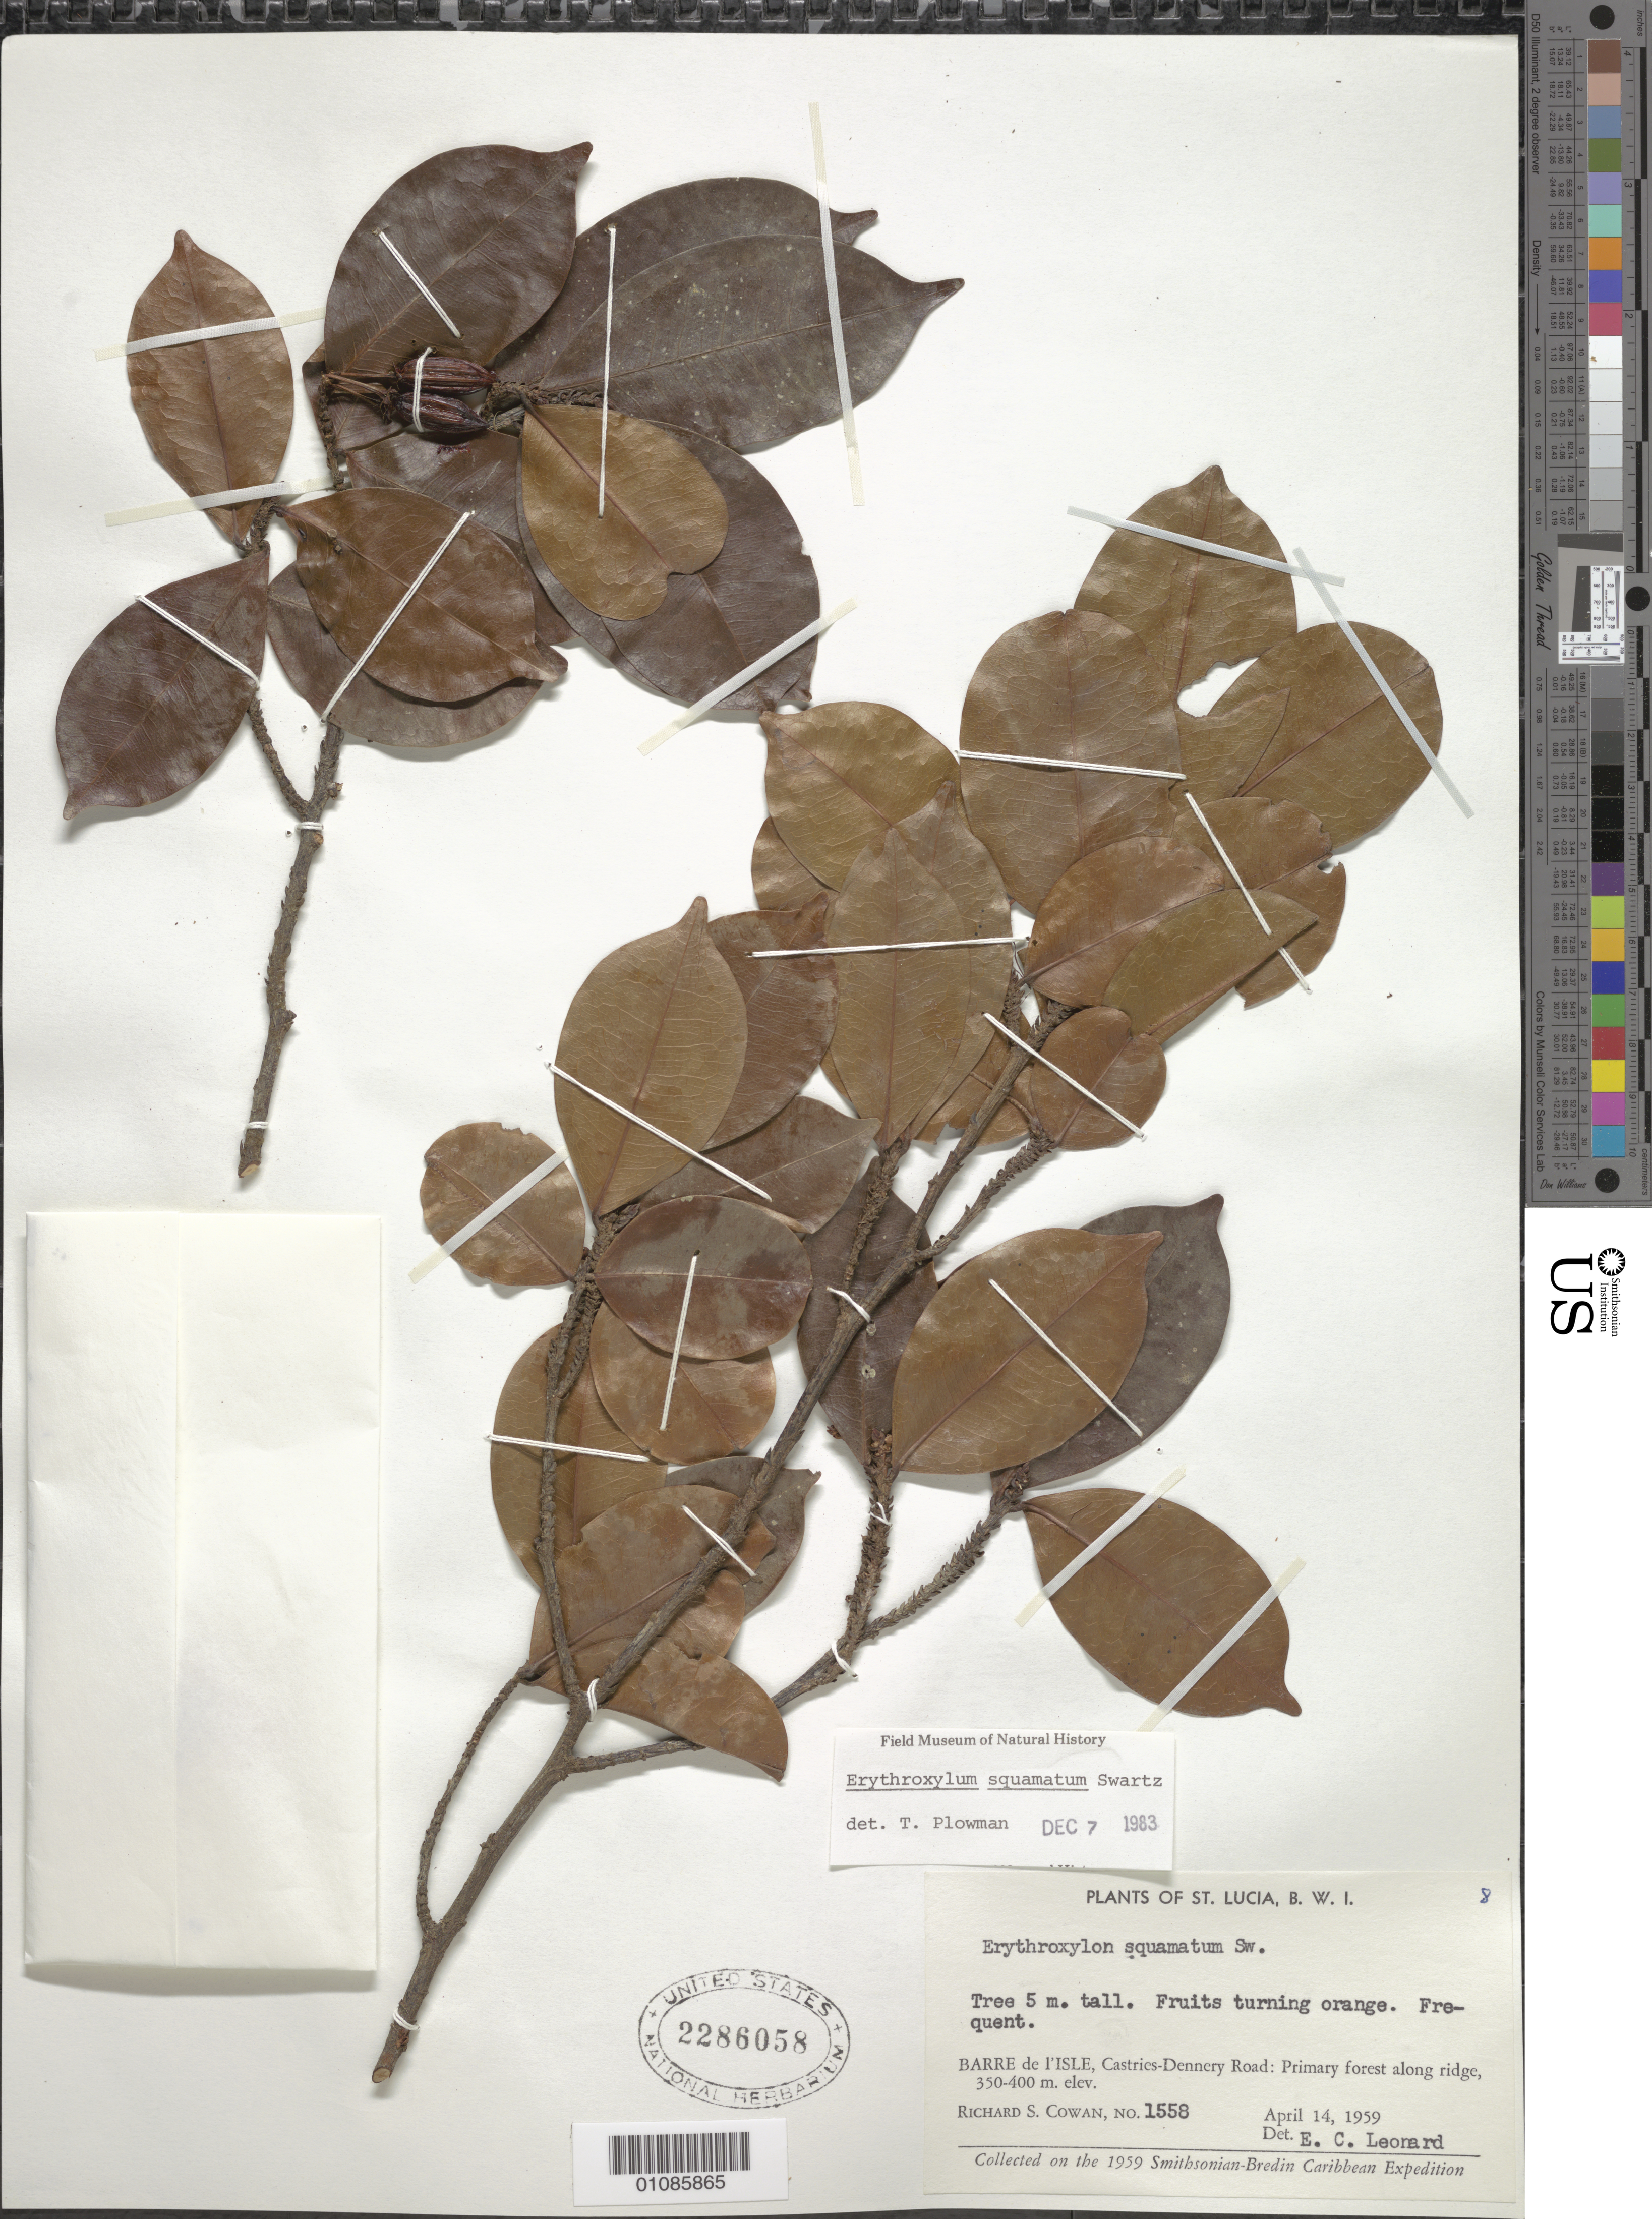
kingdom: Plantae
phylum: Tracheophyta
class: Magnoliopsida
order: Malpighiales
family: Erythroxylaceae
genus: Erythroxylum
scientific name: Erythroxylum squamatum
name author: Sw.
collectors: R. S. Cowan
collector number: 1558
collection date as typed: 14 Apr 1959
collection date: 1959-04-14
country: St. Lucia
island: St. Lucia I.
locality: Castrics dennery Road: Primary forest along ridge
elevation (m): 350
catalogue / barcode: US 2286058